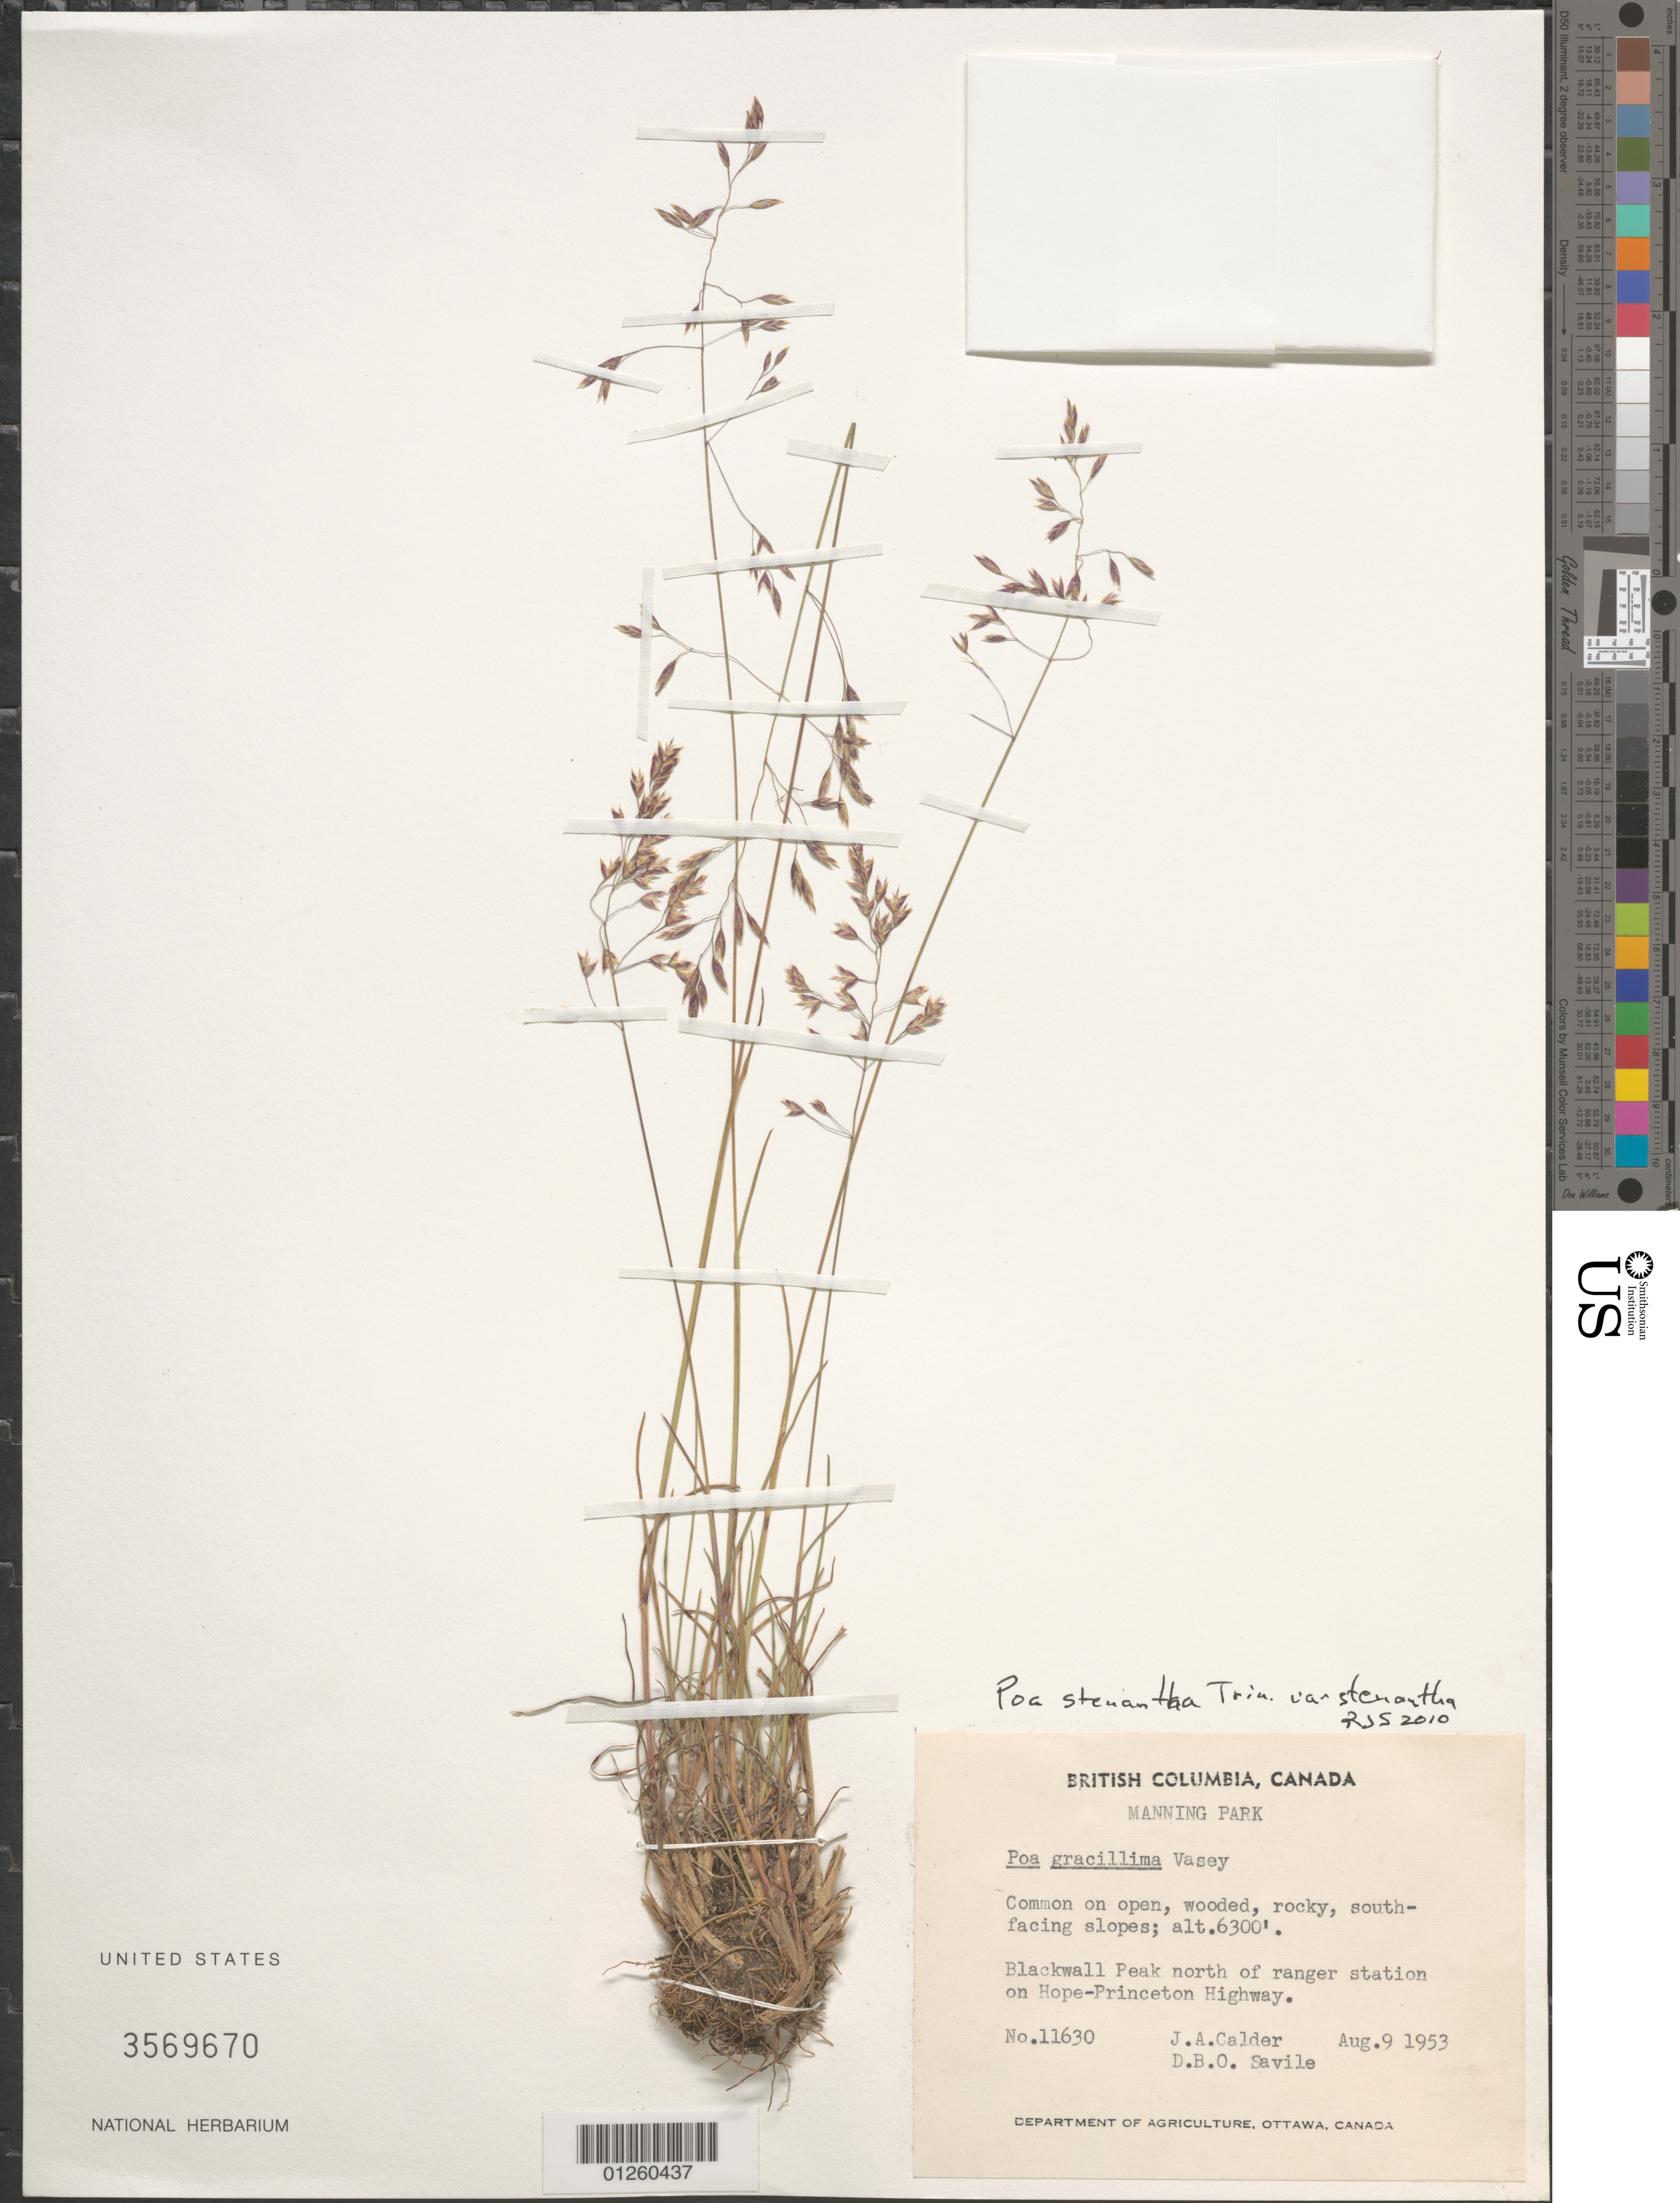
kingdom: Plantae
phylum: Tracheophyta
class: Liliopsida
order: Poales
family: Poaceae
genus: Poa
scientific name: Poa stenantha var. stenantha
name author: Trin.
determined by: Soreng, Robert J., Research Associate (BOT), Smithsonian Institution - National Museum of Natural History (UNITED STATES)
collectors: J. A. Calder & D. Savile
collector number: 11630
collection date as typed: Aug. 9, 1953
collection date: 1953-08-09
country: Canada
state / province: British Columbia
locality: Blackwall Peak north of ranger station on Hope-Princeton Highway. Manning Park.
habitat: Common on open, wooded, rocky, south-facing slopes.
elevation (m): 1920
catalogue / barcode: US 3569670